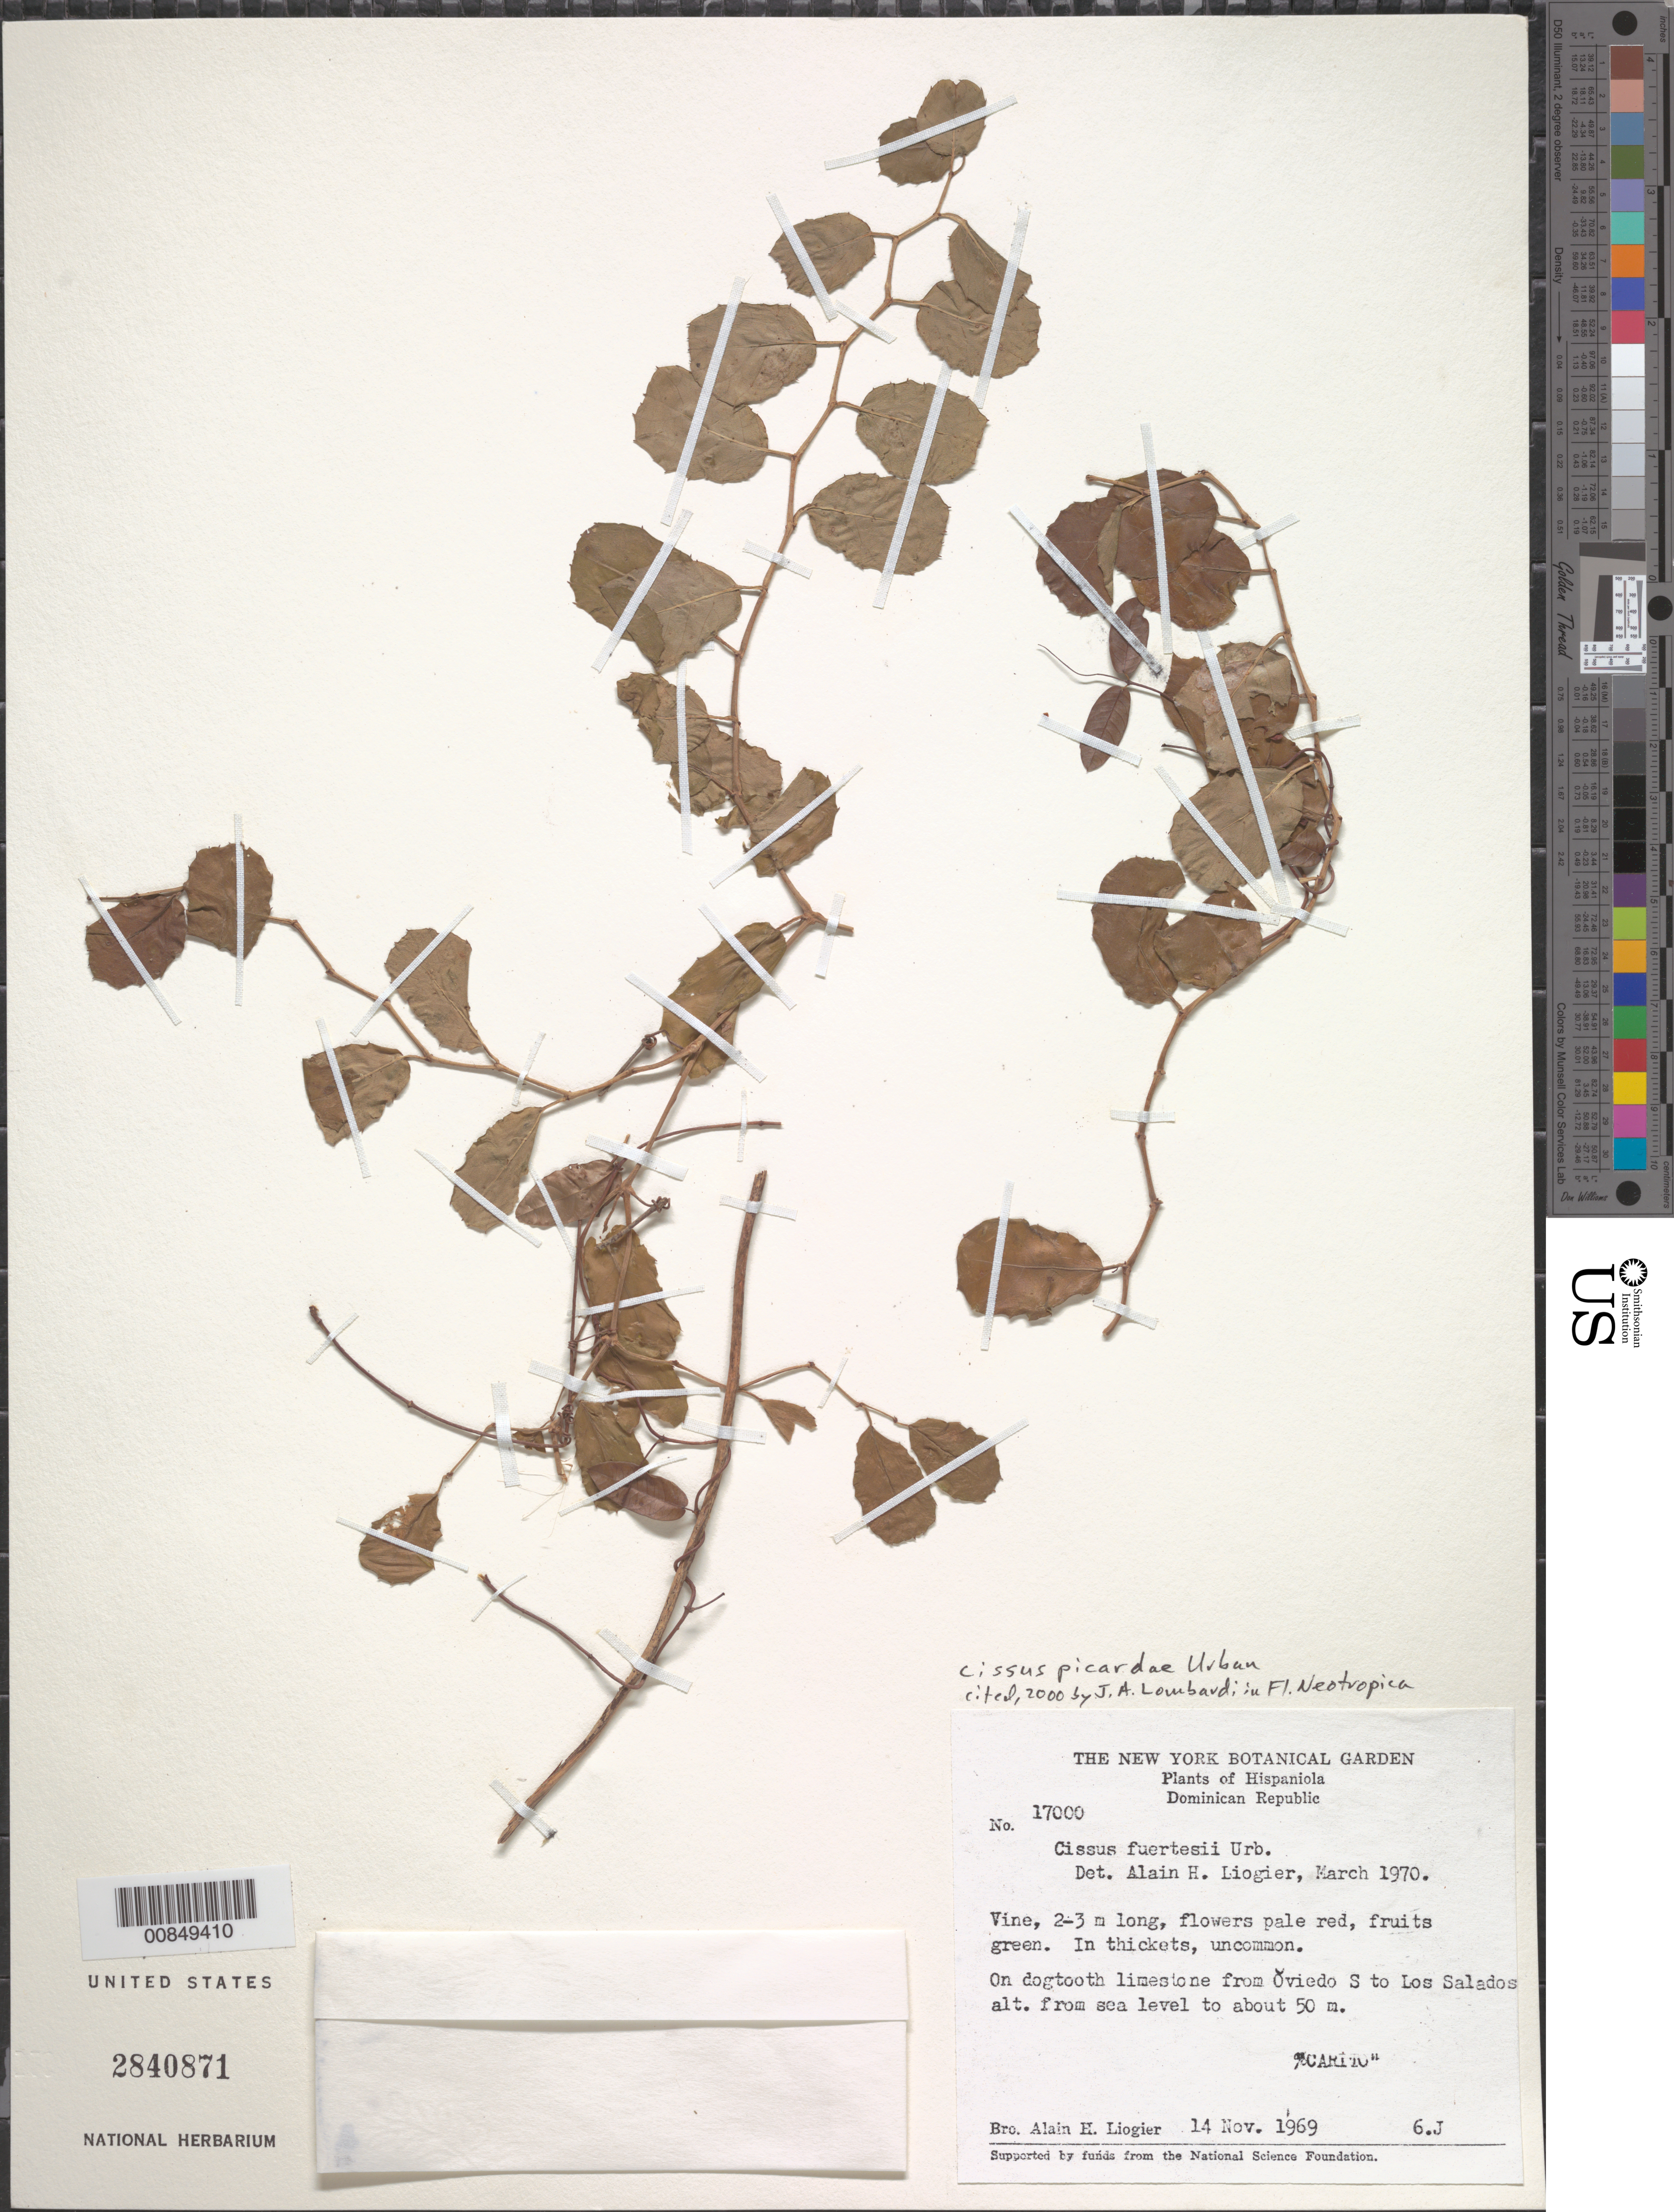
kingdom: Plantae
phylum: Tracheophyta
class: Magnoliopsida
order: Vitales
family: Vitaceae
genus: Cissus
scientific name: Cissus picardae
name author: Urb.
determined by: Liogier, Alain H.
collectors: A. H. Liogier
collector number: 17000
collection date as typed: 14 Nov 1969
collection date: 1969-11-14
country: Dominican Republic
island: Hispaniola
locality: From Oviedo S to Los Salados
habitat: In thickets on dogtooth limestone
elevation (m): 0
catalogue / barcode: US 2840871